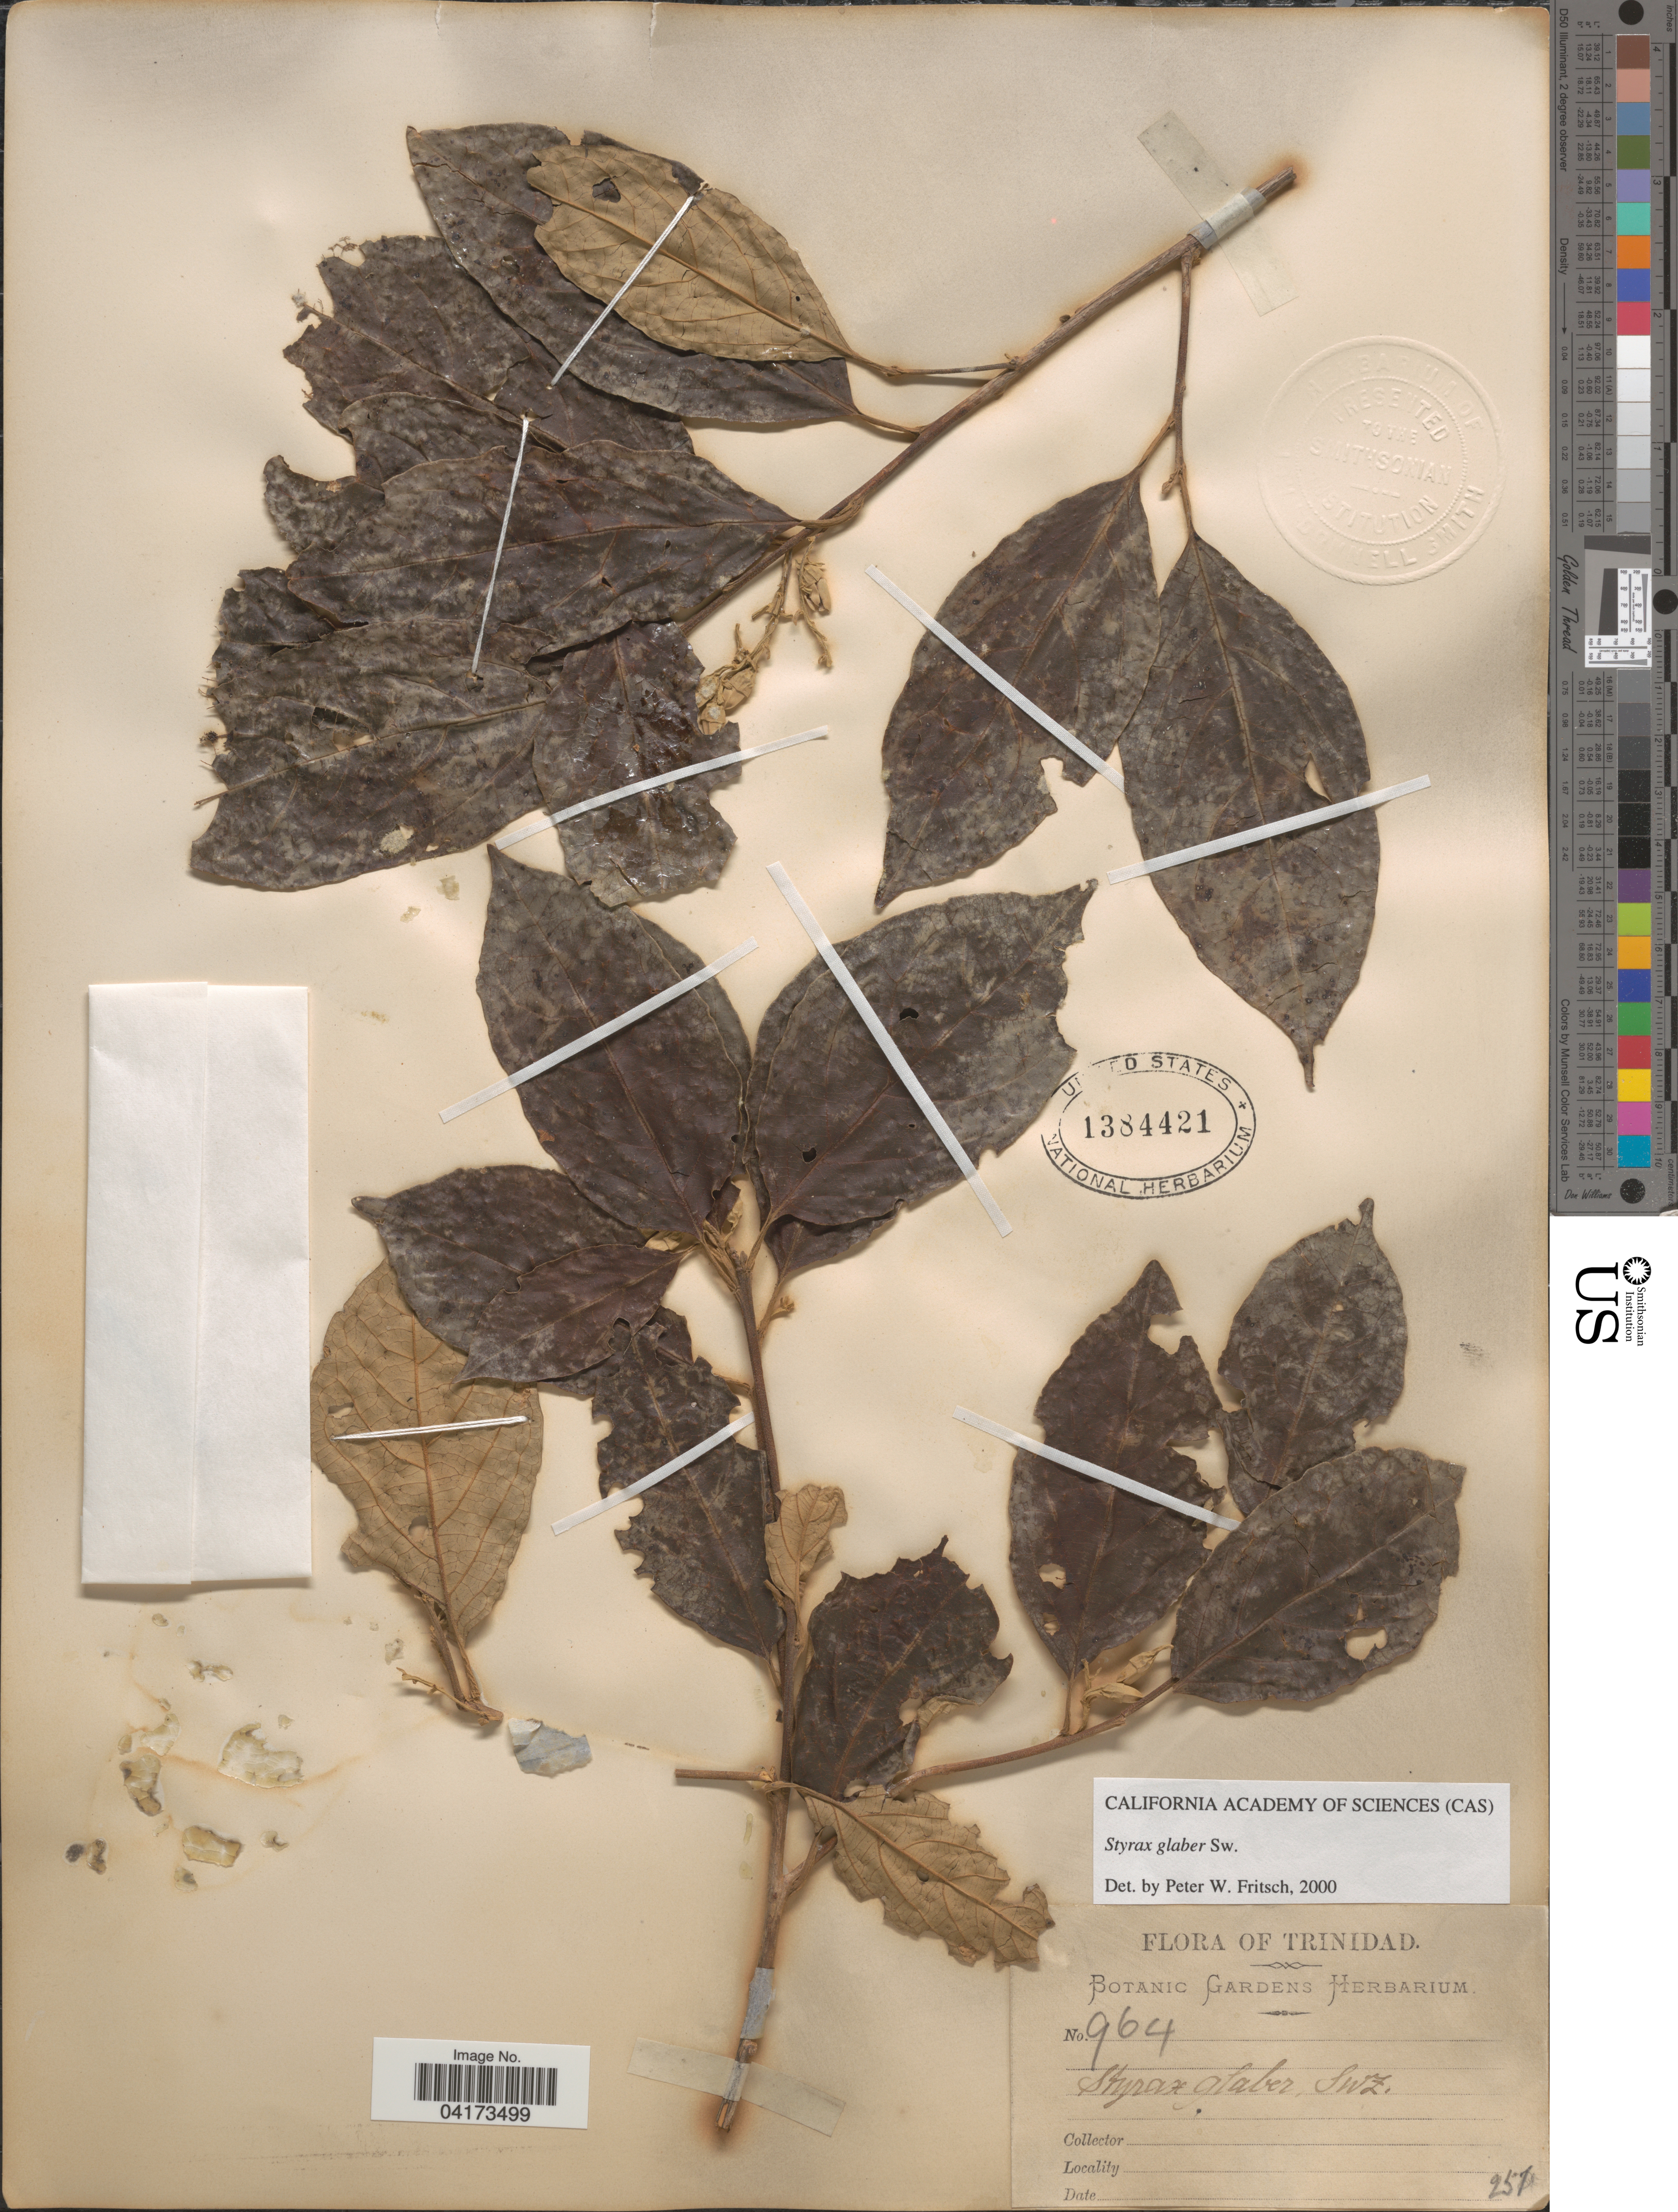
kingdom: Plantae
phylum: Tracheophyta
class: Magnoliopsida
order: Ericales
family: Styracaceae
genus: Styrax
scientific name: Styrax glaber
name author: Sw.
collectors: ex herb. Botanic Gardens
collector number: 964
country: Trinidad and Tobago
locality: Trinidad.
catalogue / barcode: US 1384421